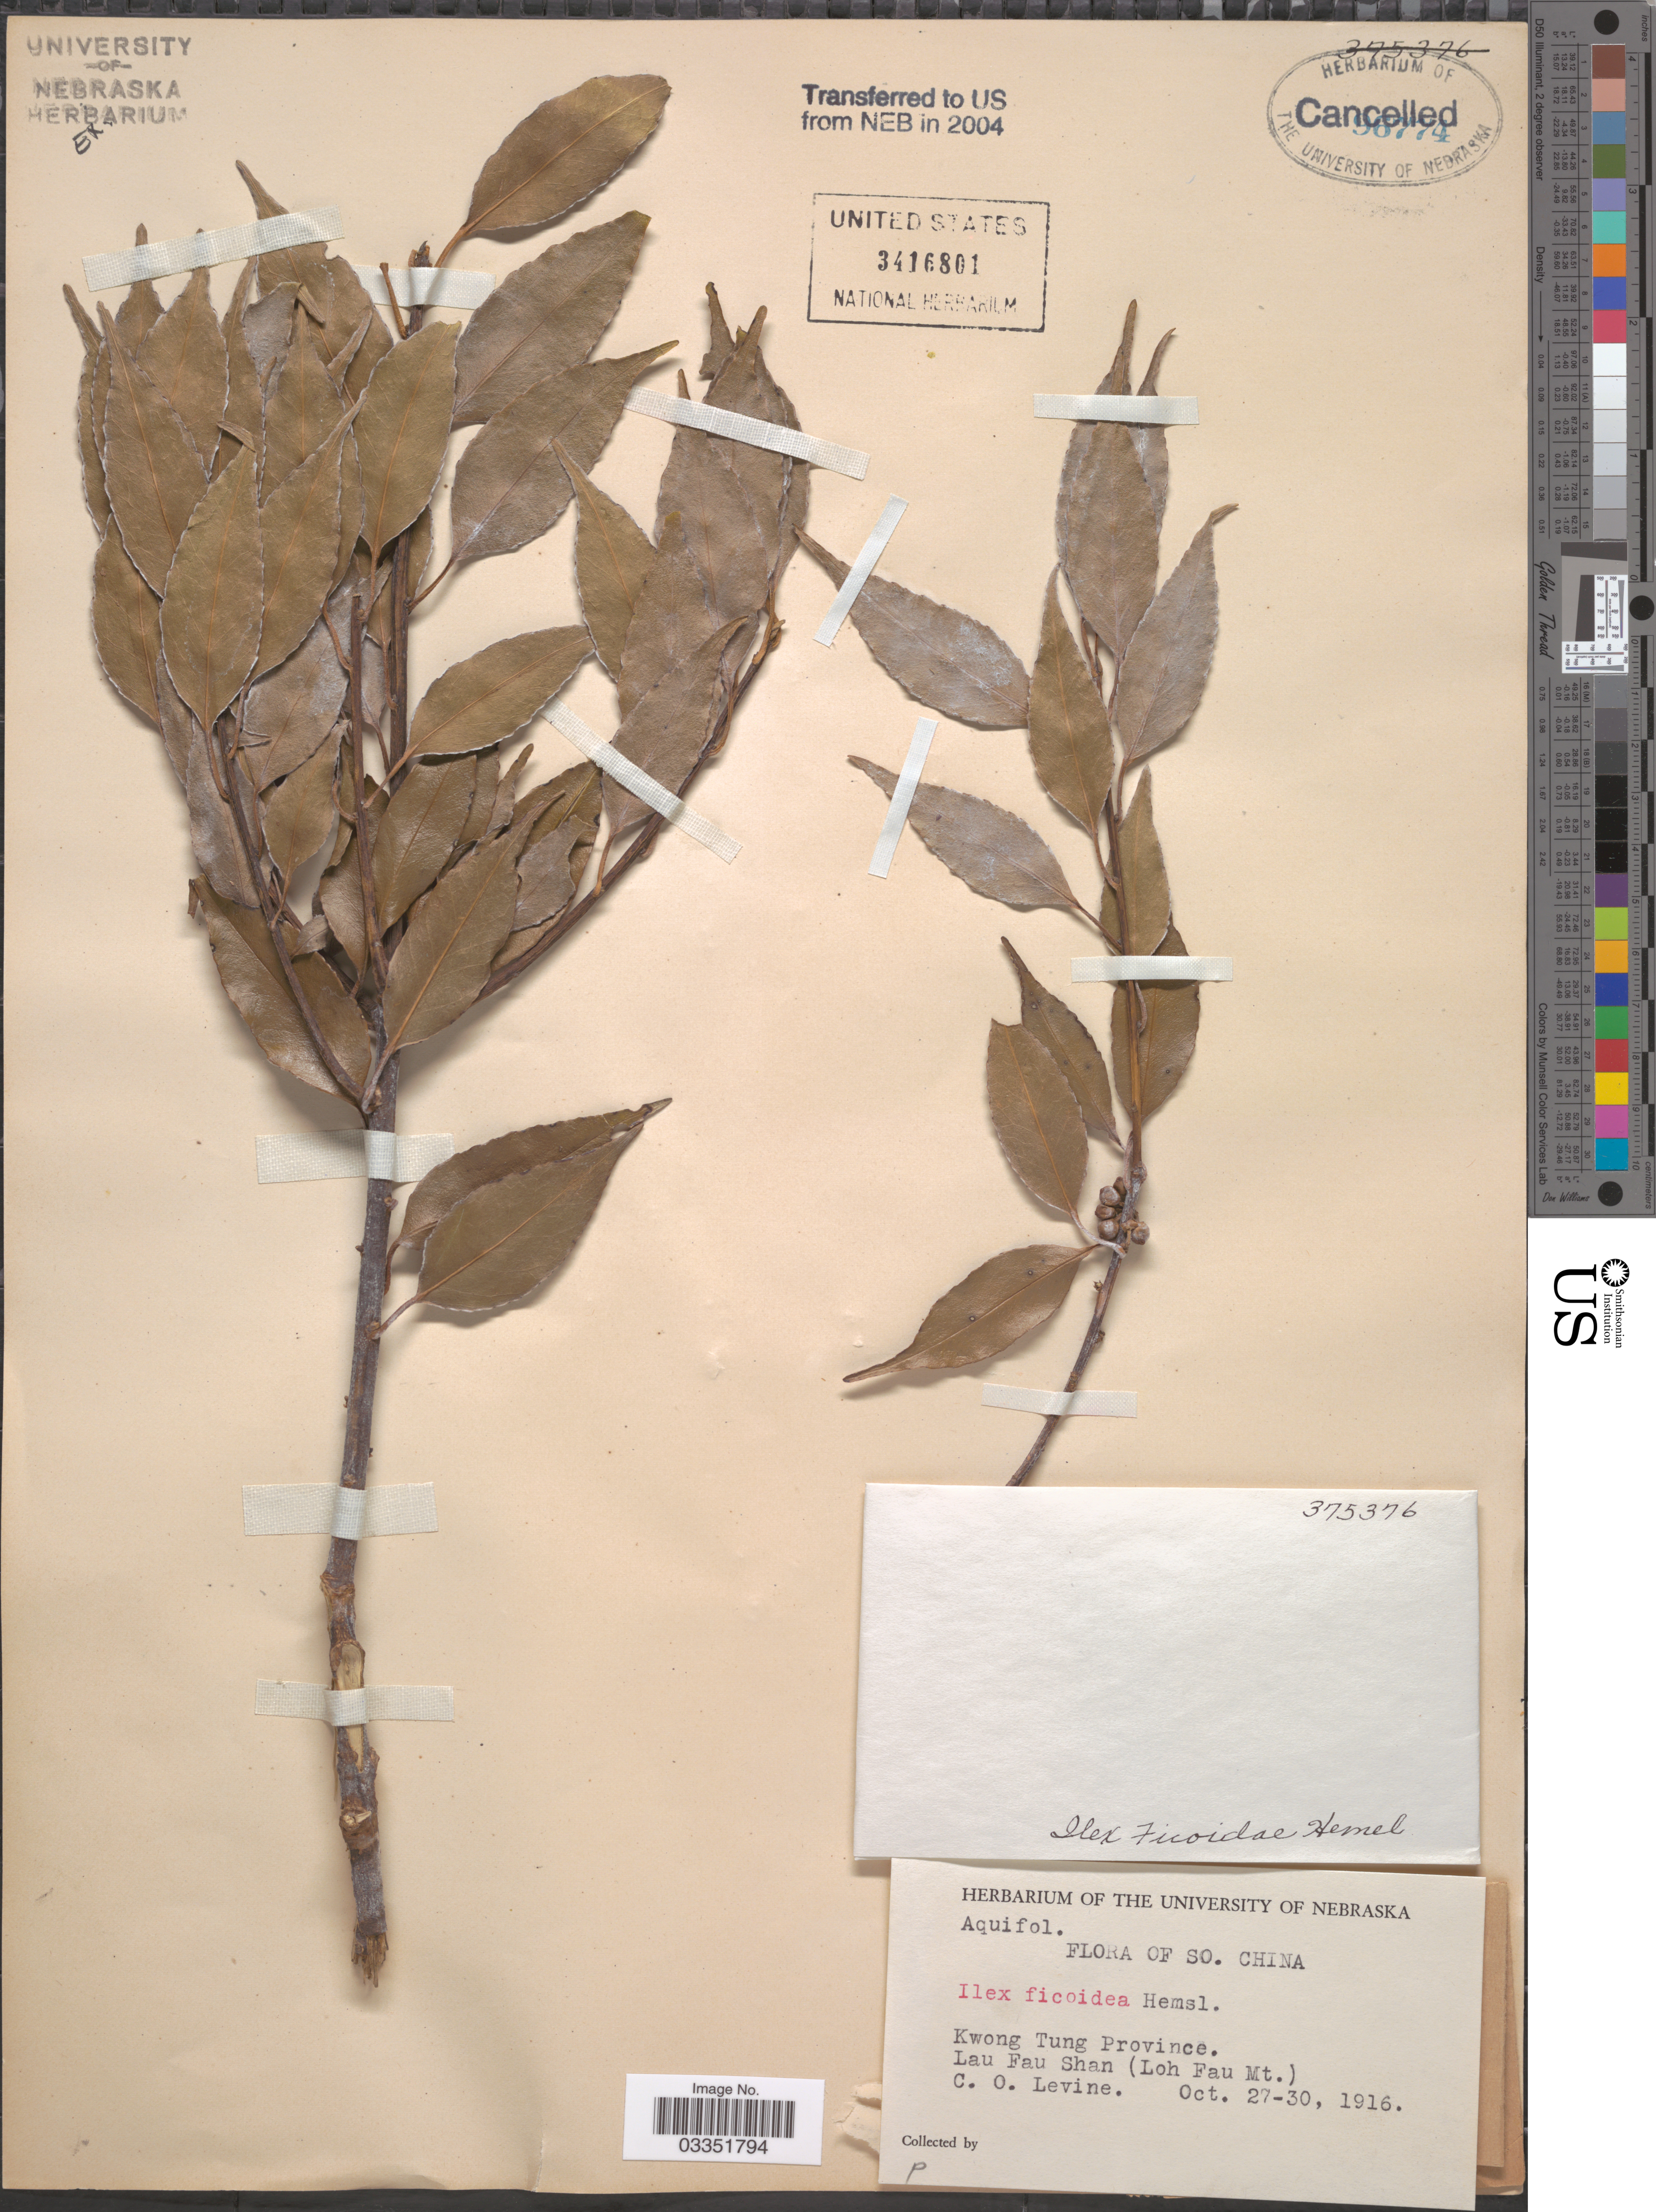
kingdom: Plantae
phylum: Tracheophyta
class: Magnoliopsida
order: Aquifoliales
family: Aquifoliaceae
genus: Ilex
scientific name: Ilex ficoidea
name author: Hemsl.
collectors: C. O. Levine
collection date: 1916-10-27/1916-10-30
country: China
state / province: Guangdong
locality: So. China. Kwong Tung Province, Lau Fau Shan (Loh Fau Mt.)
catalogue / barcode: US 3416801